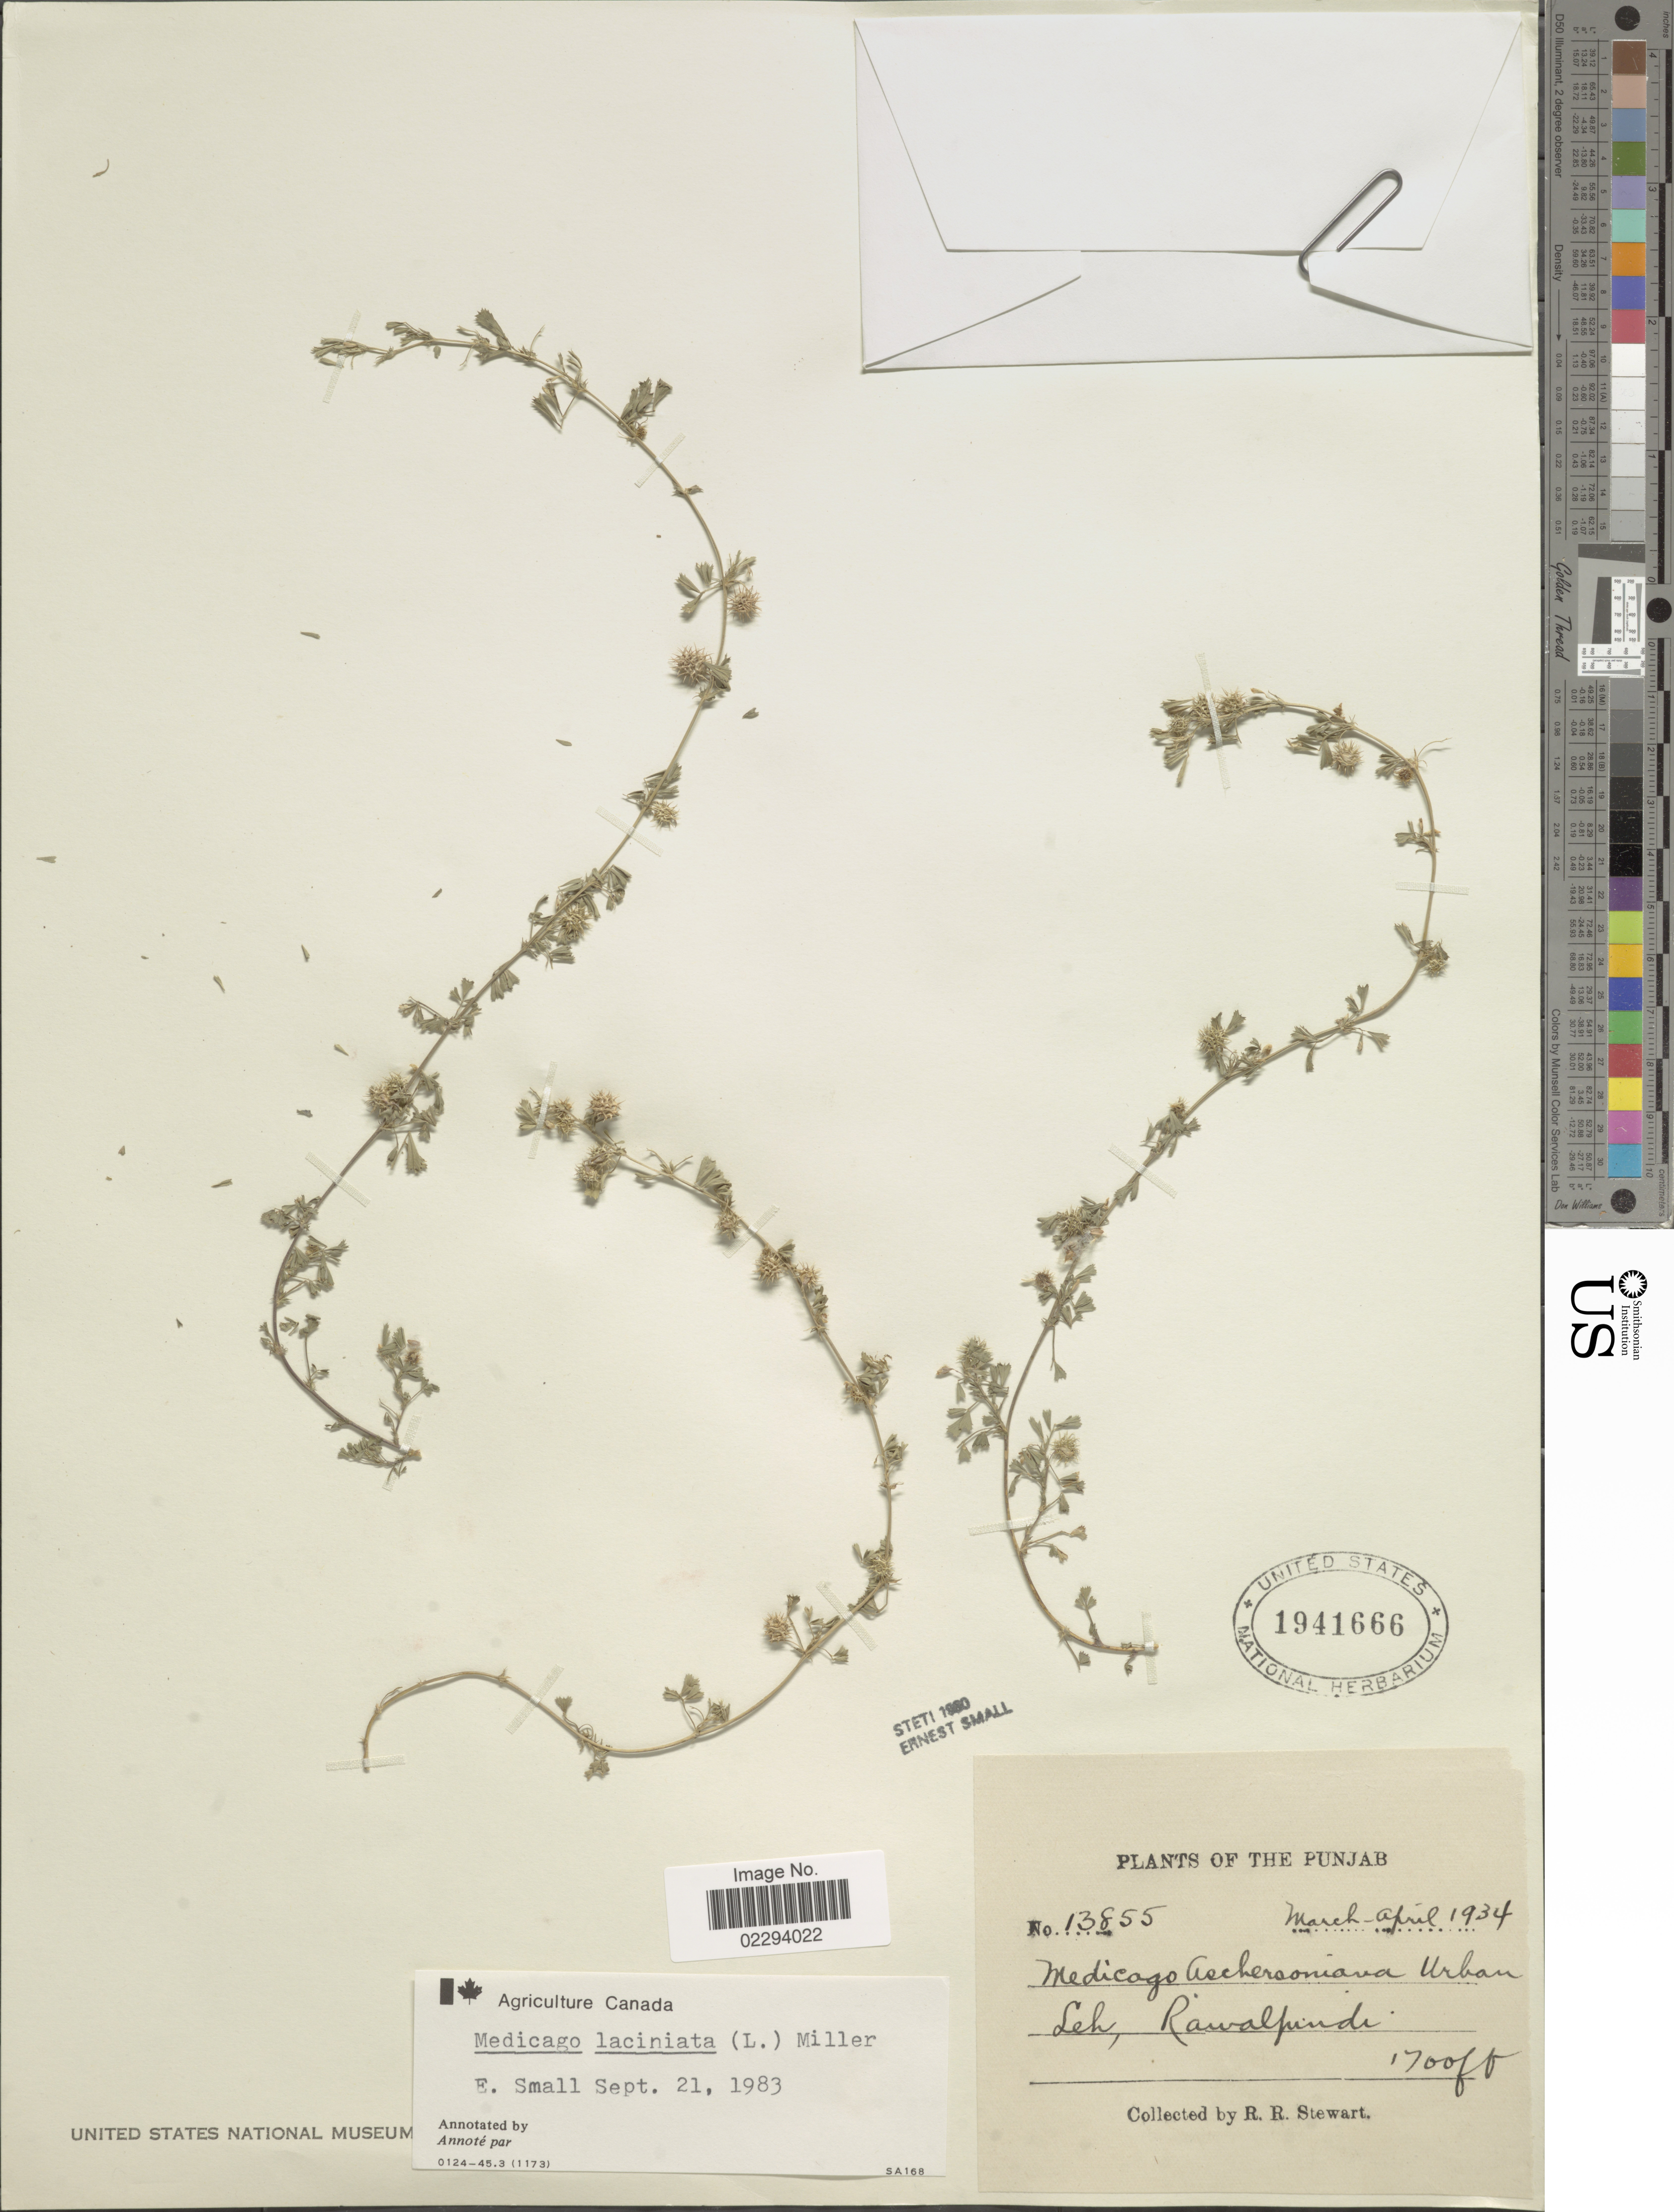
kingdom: Plantae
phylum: Tracheophyta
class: Magnoliopsida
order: Fabales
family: Fabaceae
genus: Medicago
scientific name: Medicago laciniata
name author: (L.) Mill.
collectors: R. R. Stewart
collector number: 13855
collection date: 1934-03/1934-04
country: Pakistan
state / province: Punjab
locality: Leh, Rawalpindi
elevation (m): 518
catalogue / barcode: US 1941666